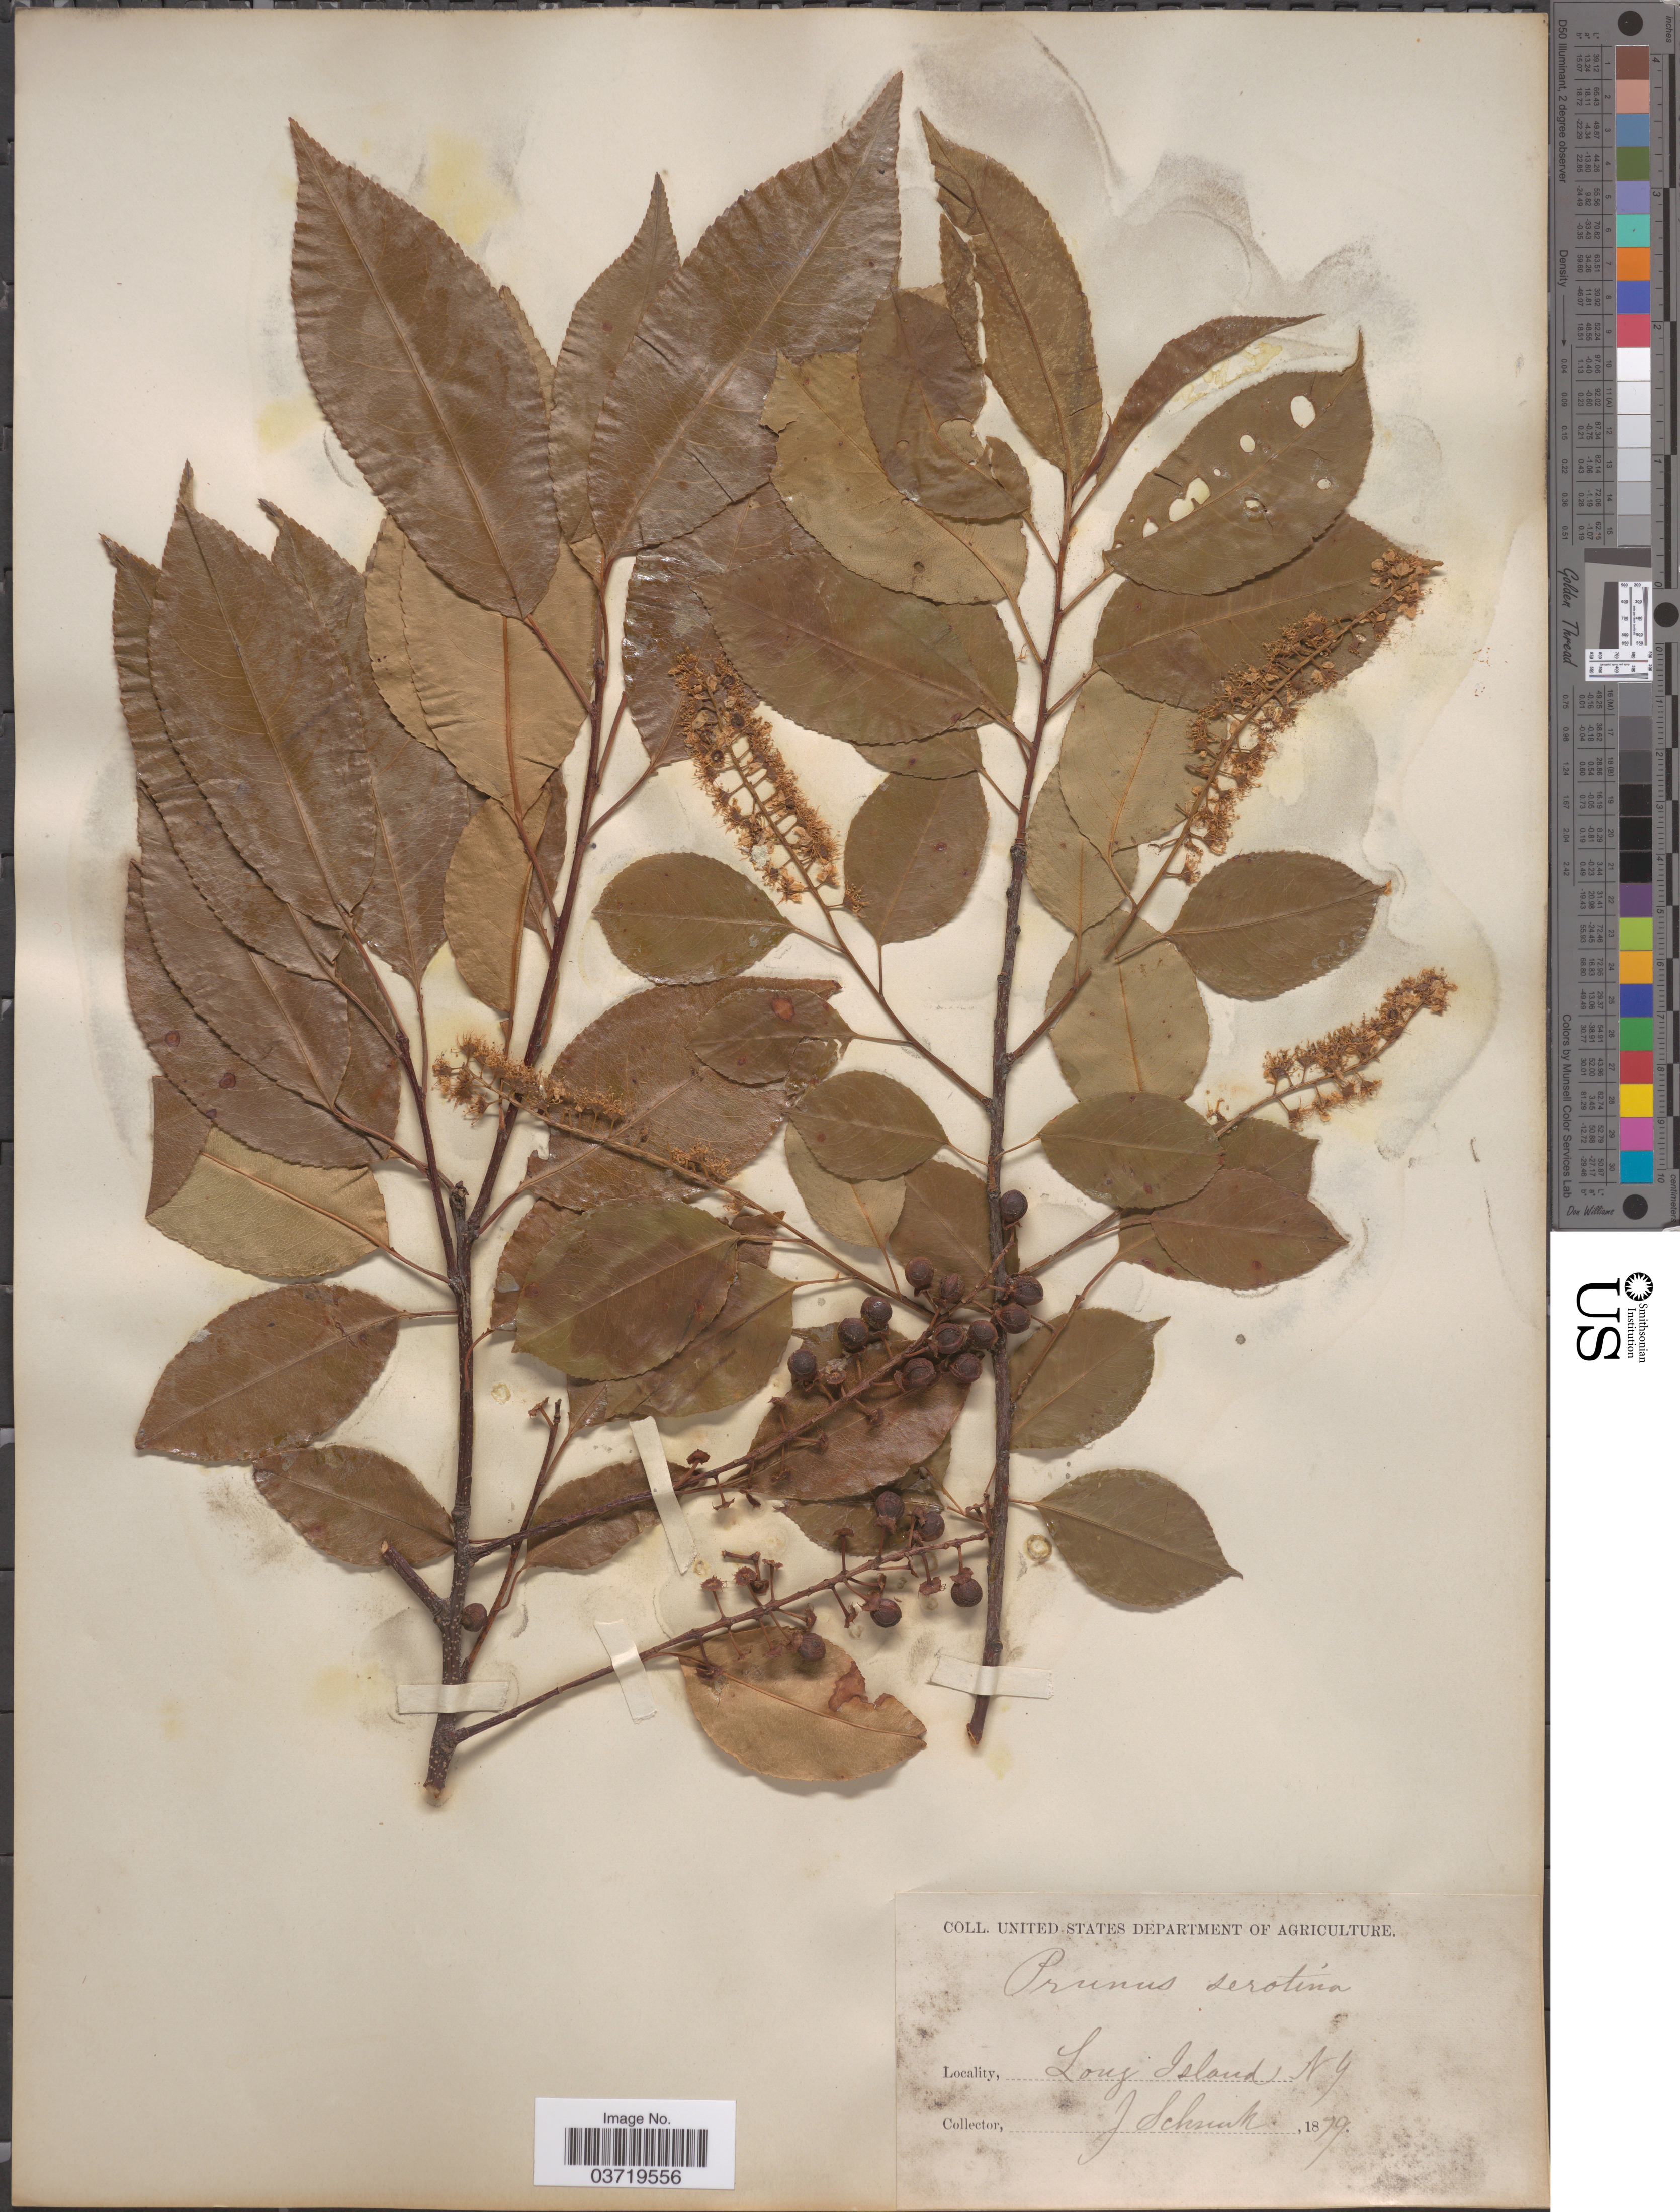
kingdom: Plantae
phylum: Tracheophyta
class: Magnoliopsida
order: Rosales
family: Rosaceae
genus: Prunus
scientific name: Prunus serotina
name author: Ehrh.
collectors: J. Schrenk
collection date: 1879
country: United States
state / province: New York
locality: Long Island.